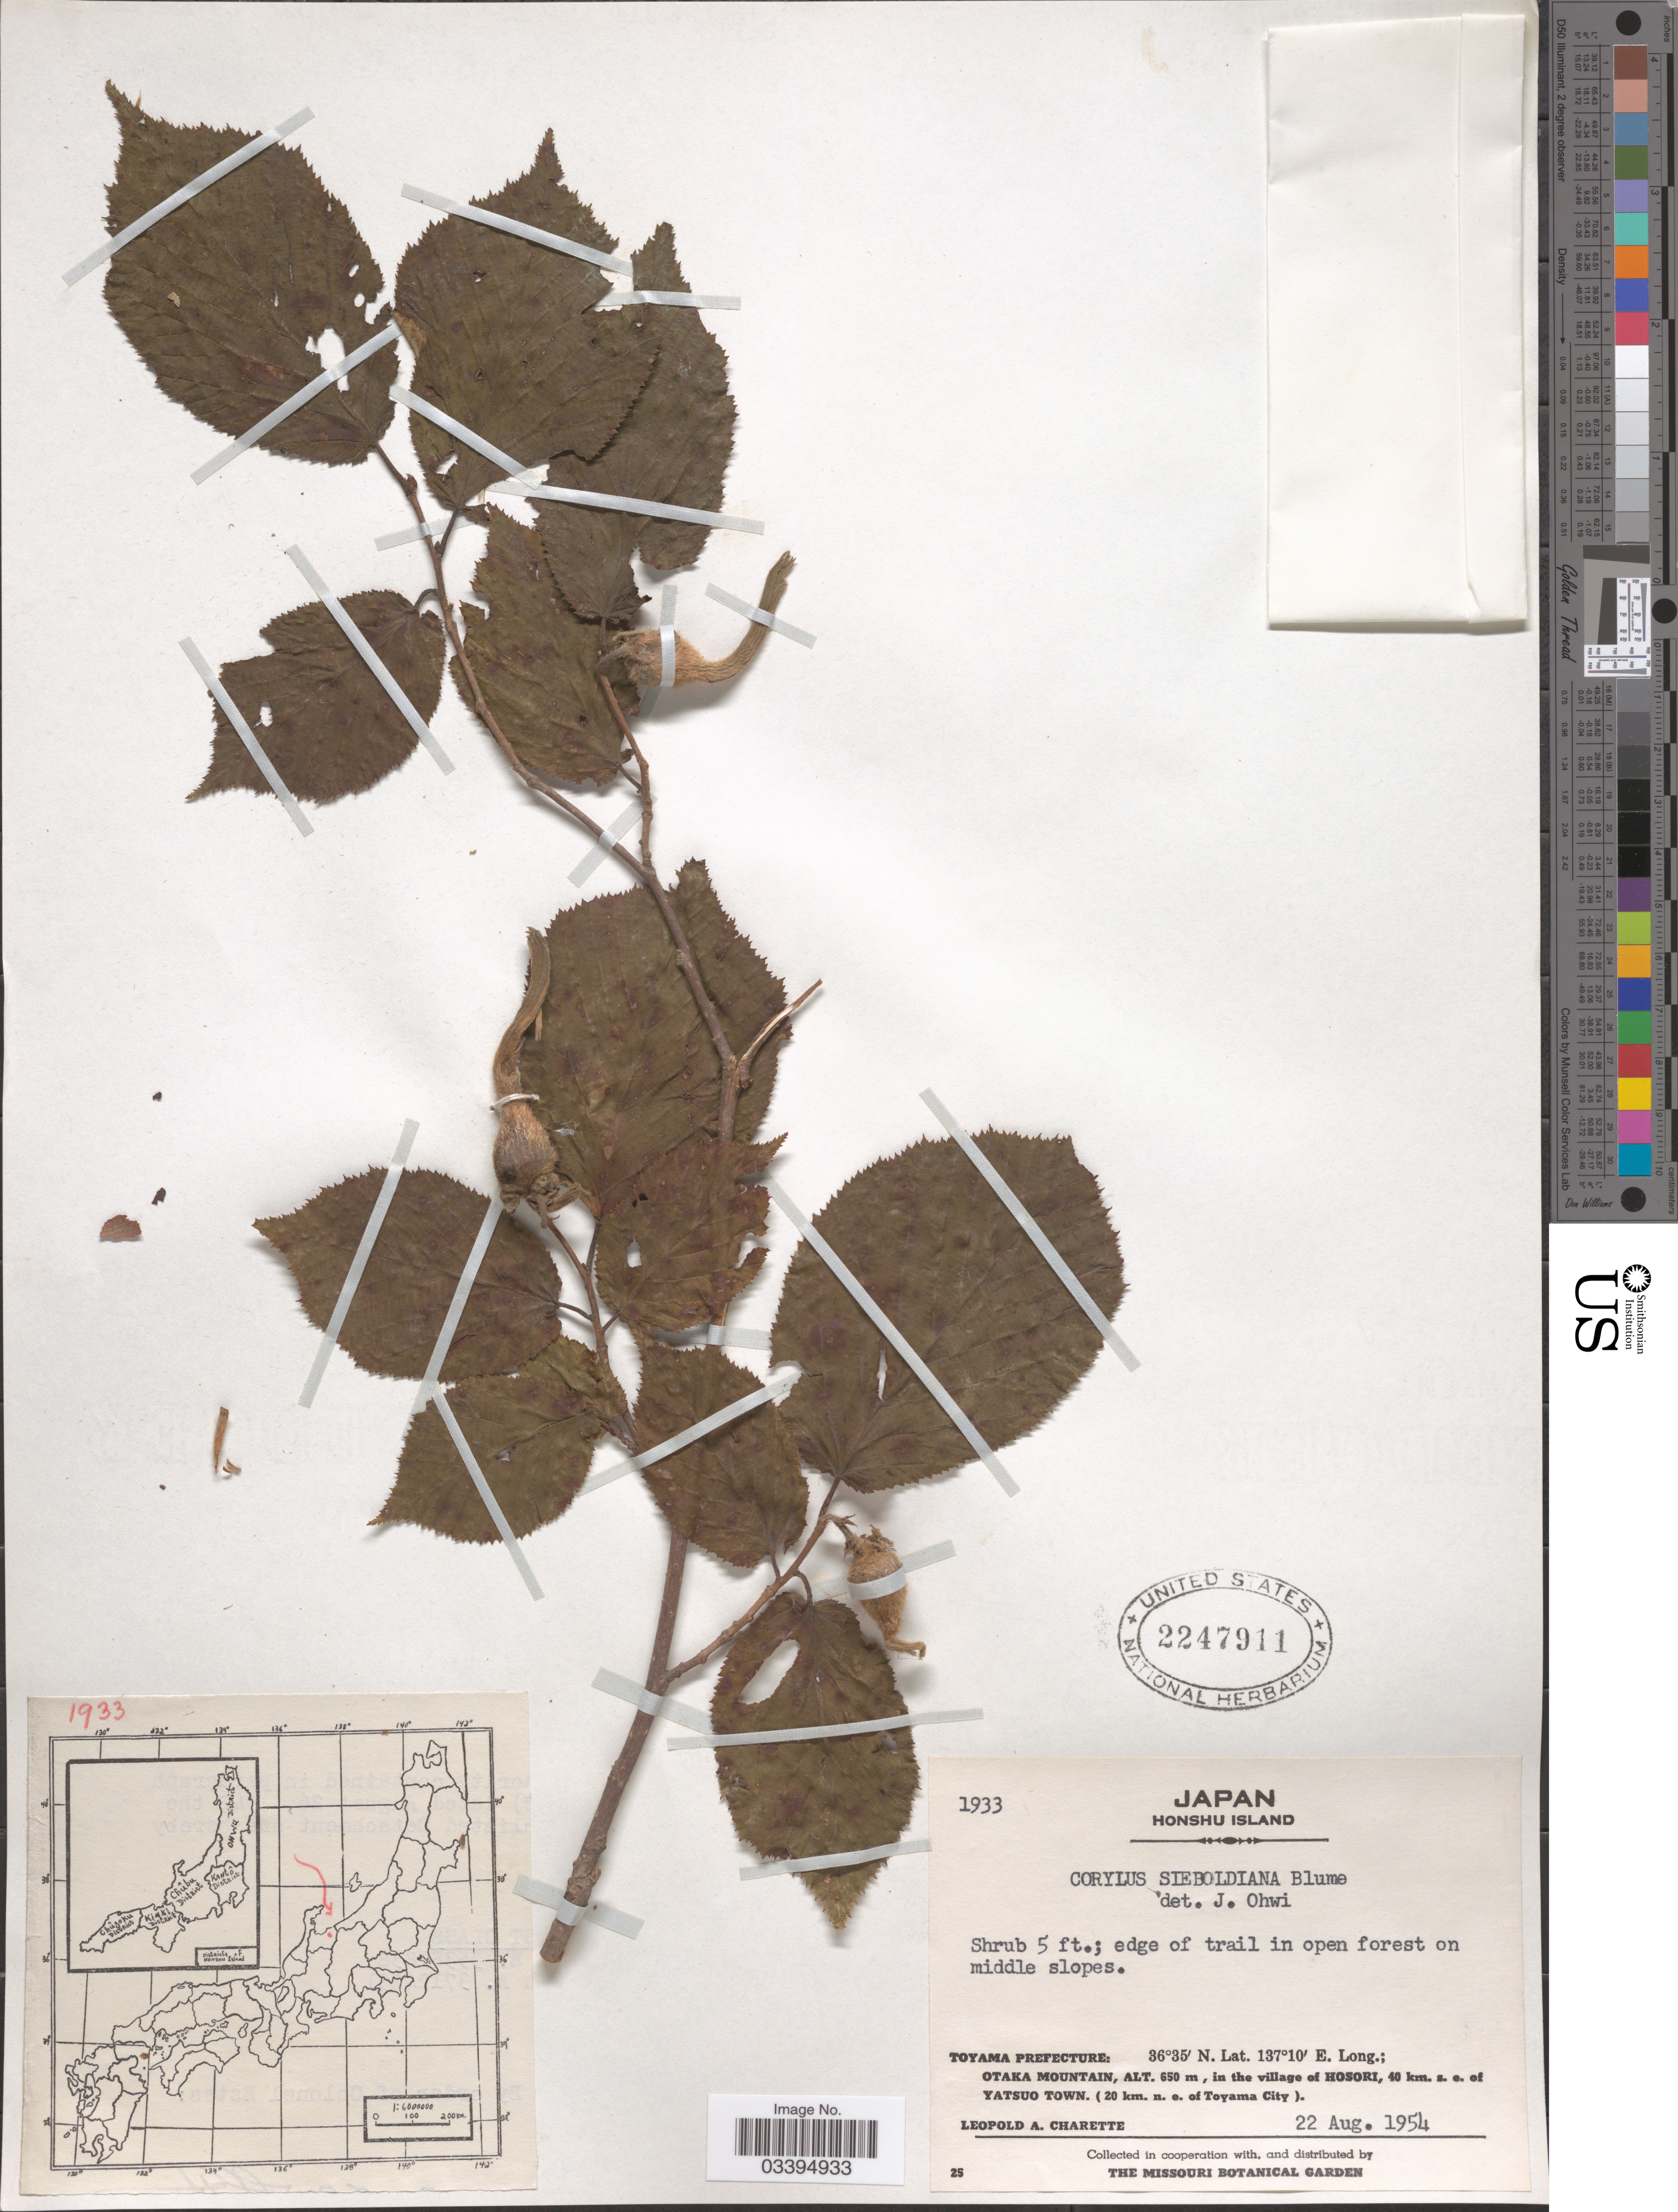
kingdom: Plantae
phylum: Tracheophyta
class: Magnoliopsida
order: Fagales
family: Betulaceae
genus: Corylus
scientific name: Corylus sieboldiana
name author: Blume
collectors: L. A. Charette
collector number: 1933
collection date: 1954-08-22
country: Japan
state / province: Toyama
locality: Honshu Island. Edge of trail in open forest on middle slopes. Toyama Prefecture. Otaka Mountain, in the village of Hosori, 40 km. s.e. of Yatsuo Town. (20 km. n. e. of Toyama City).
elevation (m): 650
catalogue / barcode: US 2247911